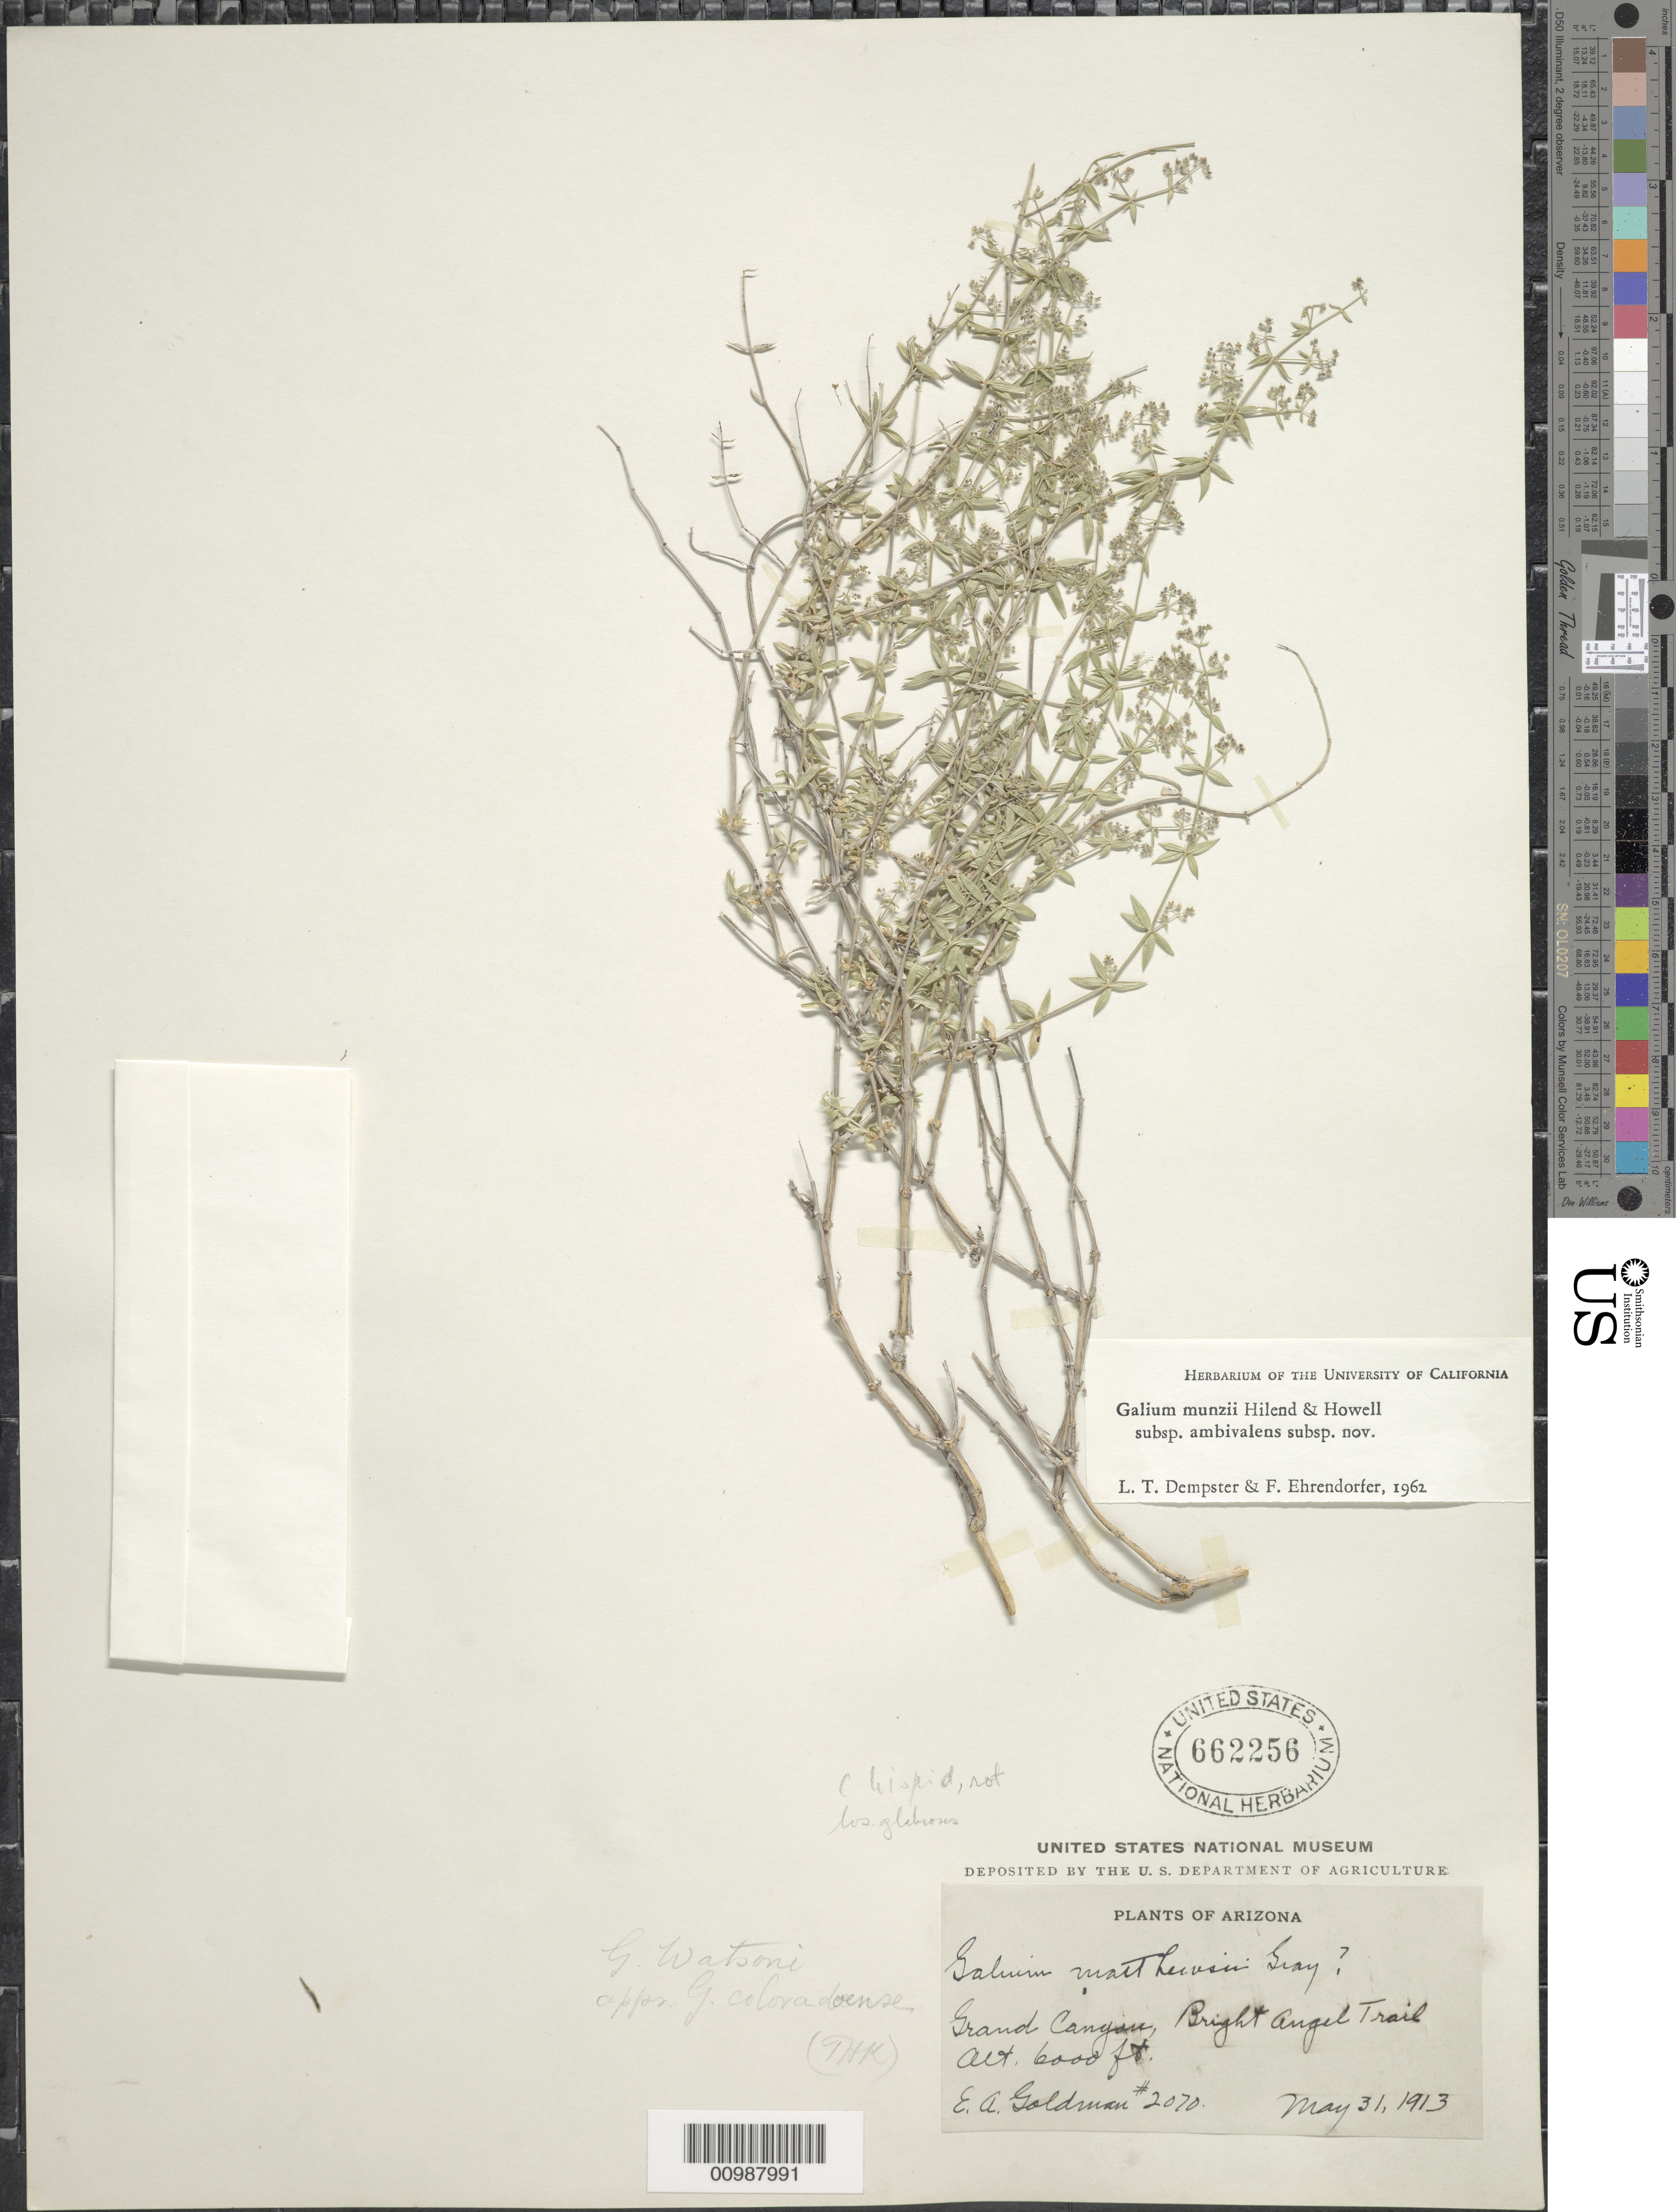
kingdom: Plantae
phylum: Tracheophyta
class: Magnoliopsida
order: Gentianales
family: Rubiaceae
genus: Galium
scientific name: Galium munzii subsp. munzii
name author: Hilend & J.T. Howell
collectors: E. A. Goldman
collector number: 2070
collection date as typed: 31 May 1913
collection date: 1913-05-31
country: United States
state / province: Arizona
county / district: Coconino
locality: Grand Canyon; Bright Angel Trail.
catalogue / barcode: US 662256